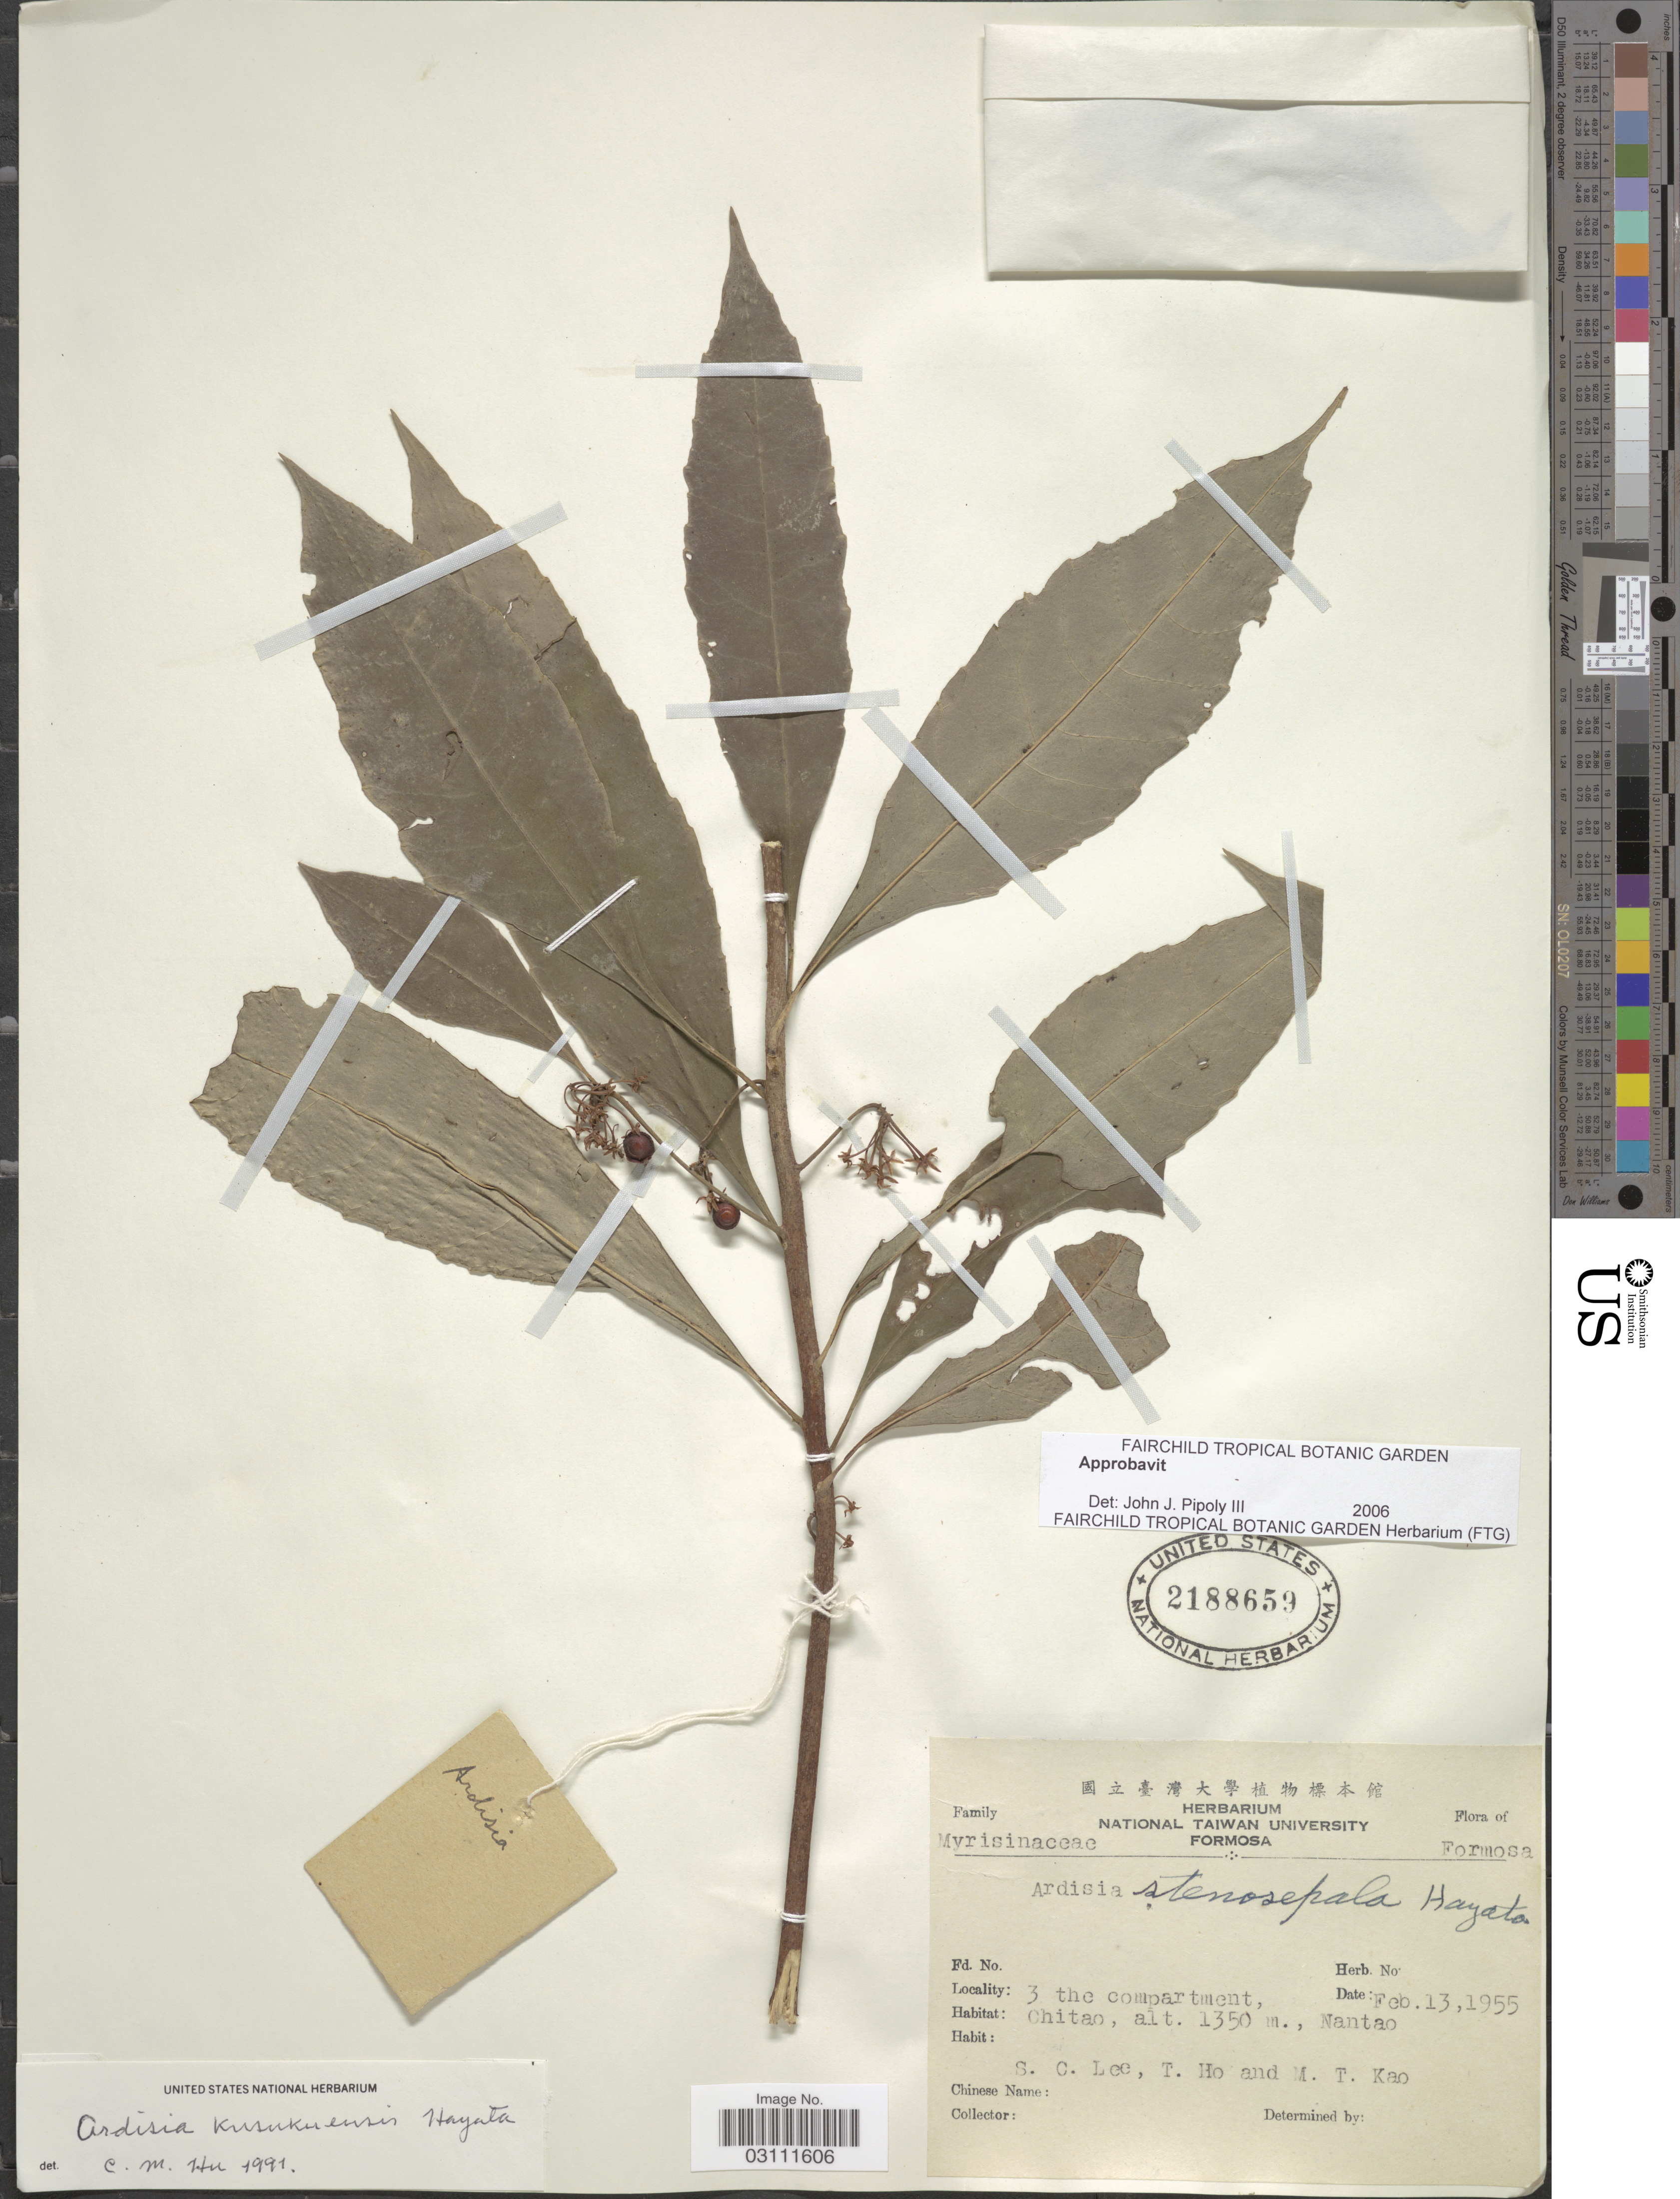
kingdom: Plantae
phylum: Tracheophyta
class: Magnoliopsida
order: Ericales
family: Primulaceae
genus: Ardisia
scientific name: Ardisia kusukusensis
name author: Hayata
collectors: S. Lee, T. Ho & M. T. Kao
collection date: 1955-02-13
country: Taiwan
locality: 3 the compartment, Chitao, Nantao.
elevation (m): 1350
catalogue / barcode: US 2188659